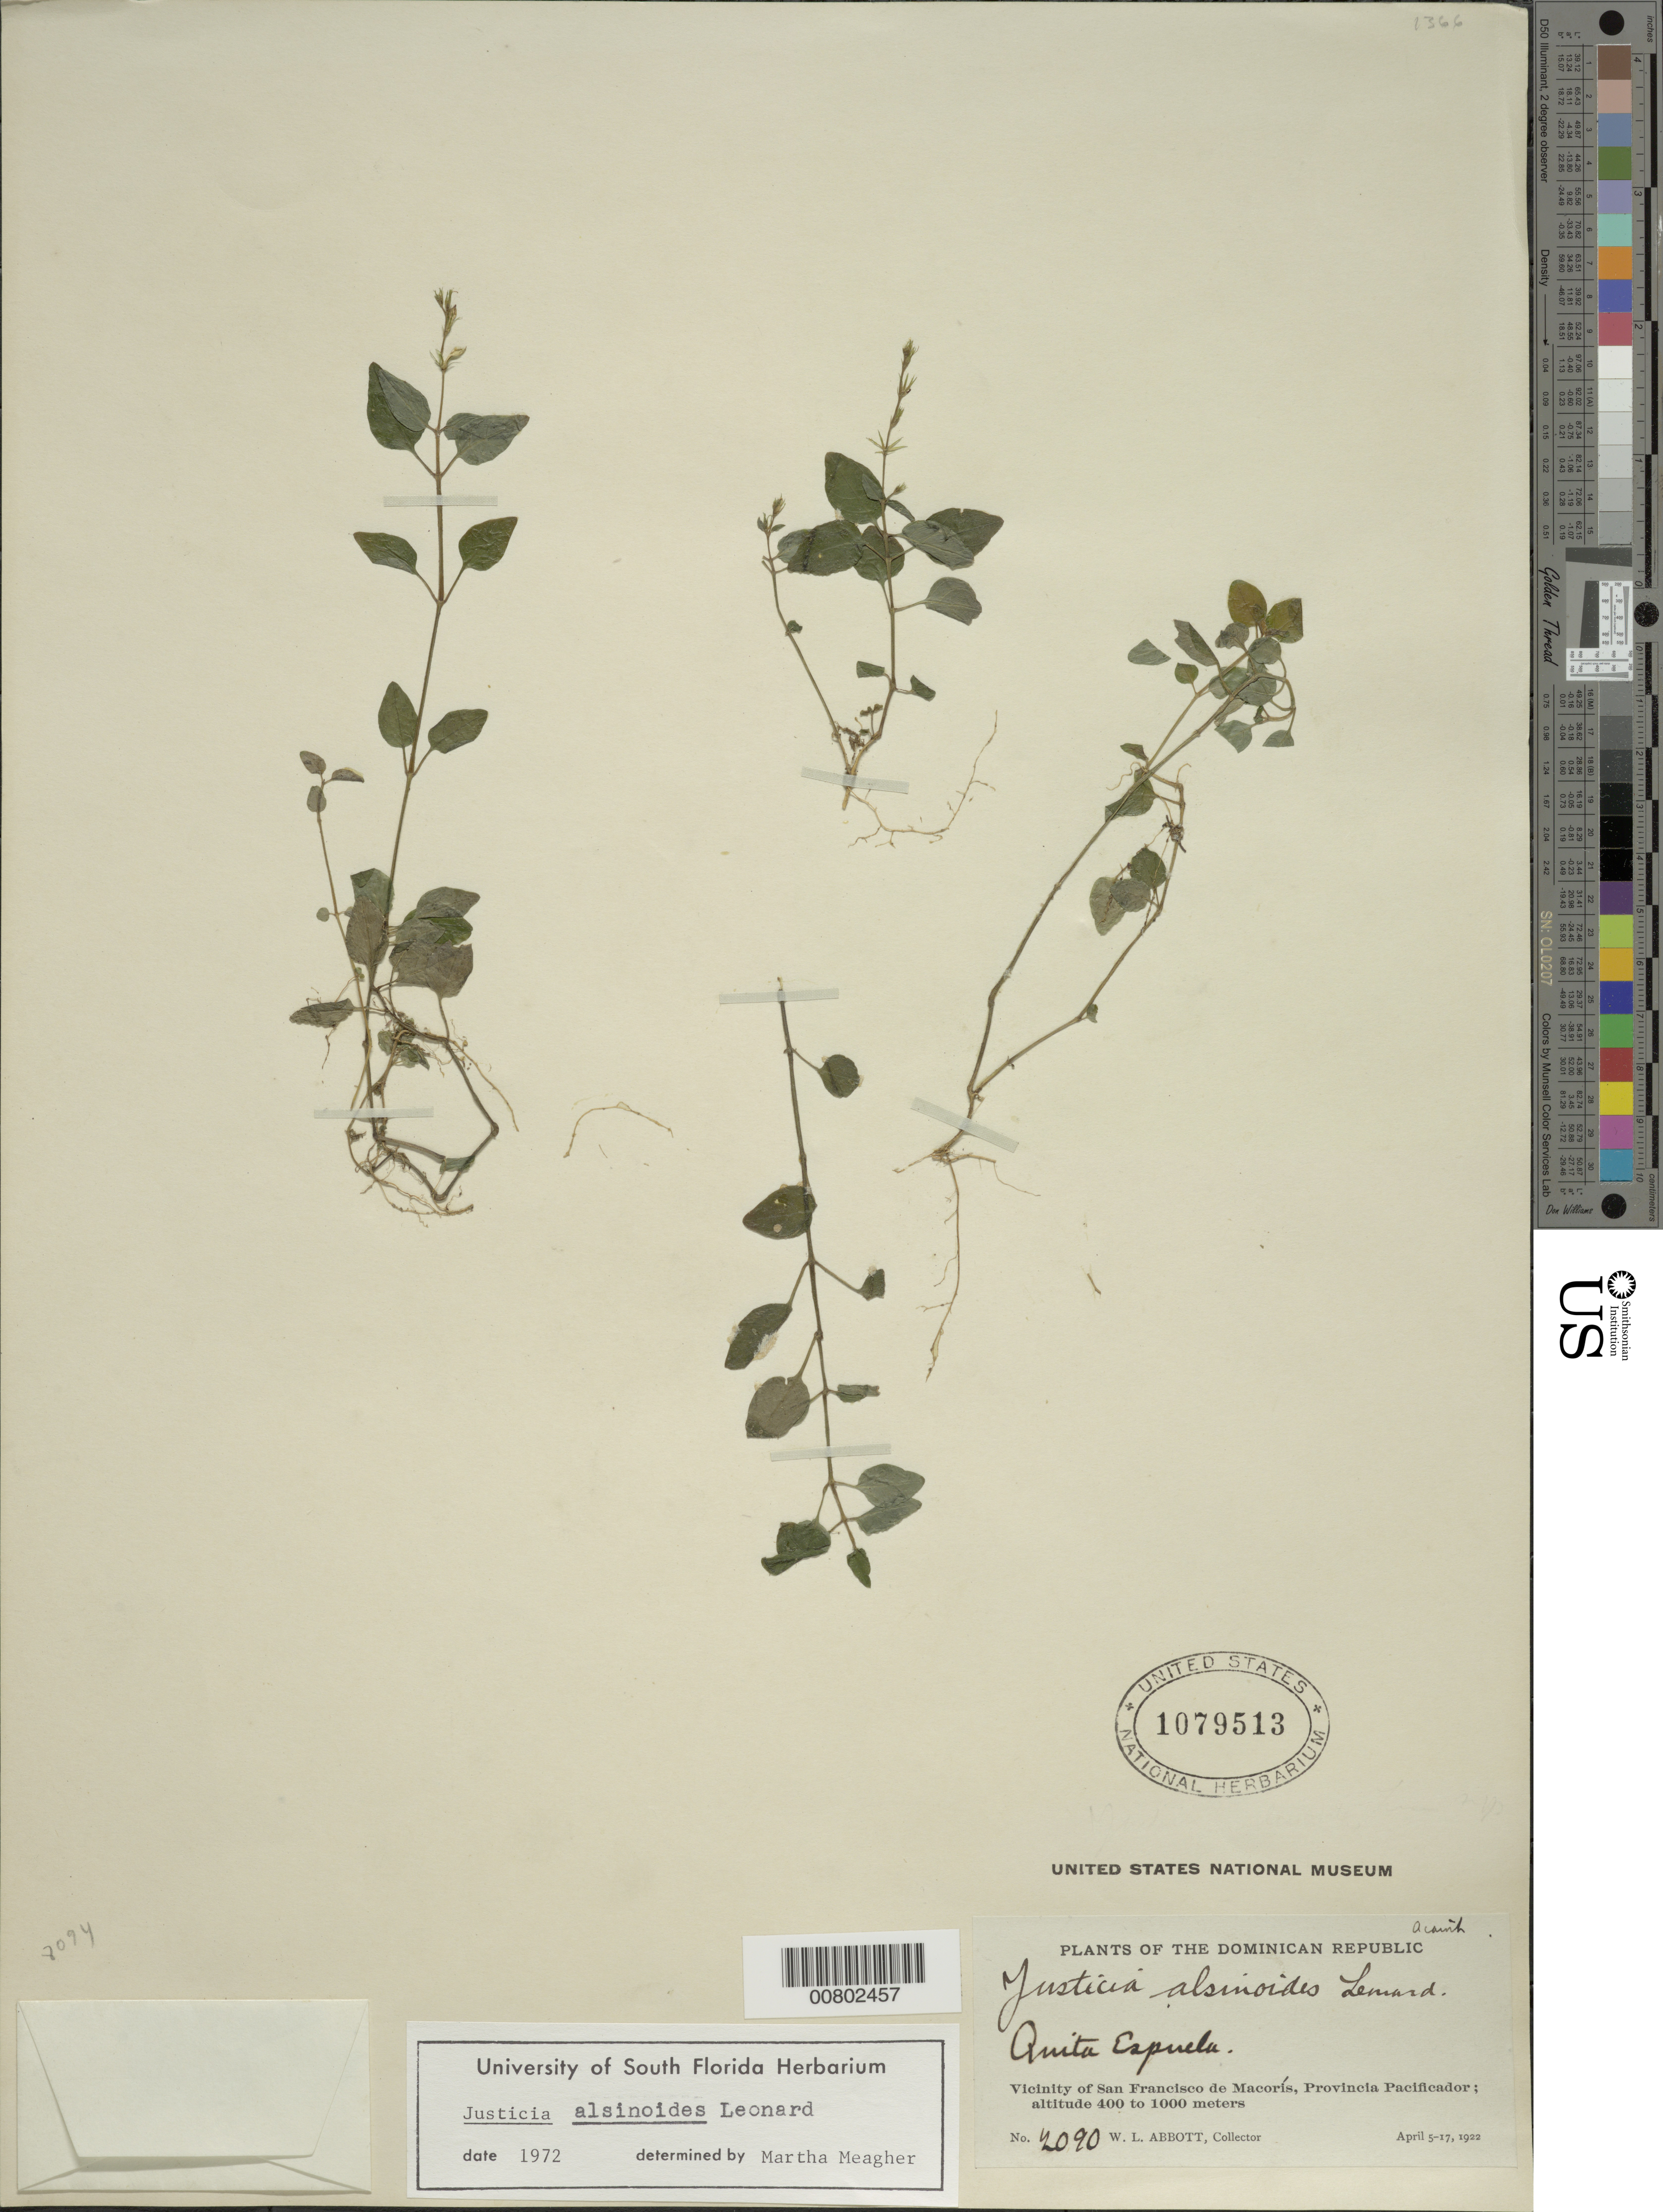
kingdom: Plantae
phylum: Tracheophyta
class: Magnoliopsida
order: Lamiales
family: Acanthaceae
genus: Justicia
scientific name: Justicia alsinoides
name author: Leonard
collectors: W. L. Abbott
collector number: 2090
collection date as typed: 05 Apr 1922 to 17 Apr 1922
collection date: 1922-04-05/1922-04-17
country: Dominican Republic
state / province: Duarte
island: Hispaniola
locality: Vicinity of San Francisco de Macorís, Quita Espuela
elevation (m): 400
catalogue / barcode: US 1079513